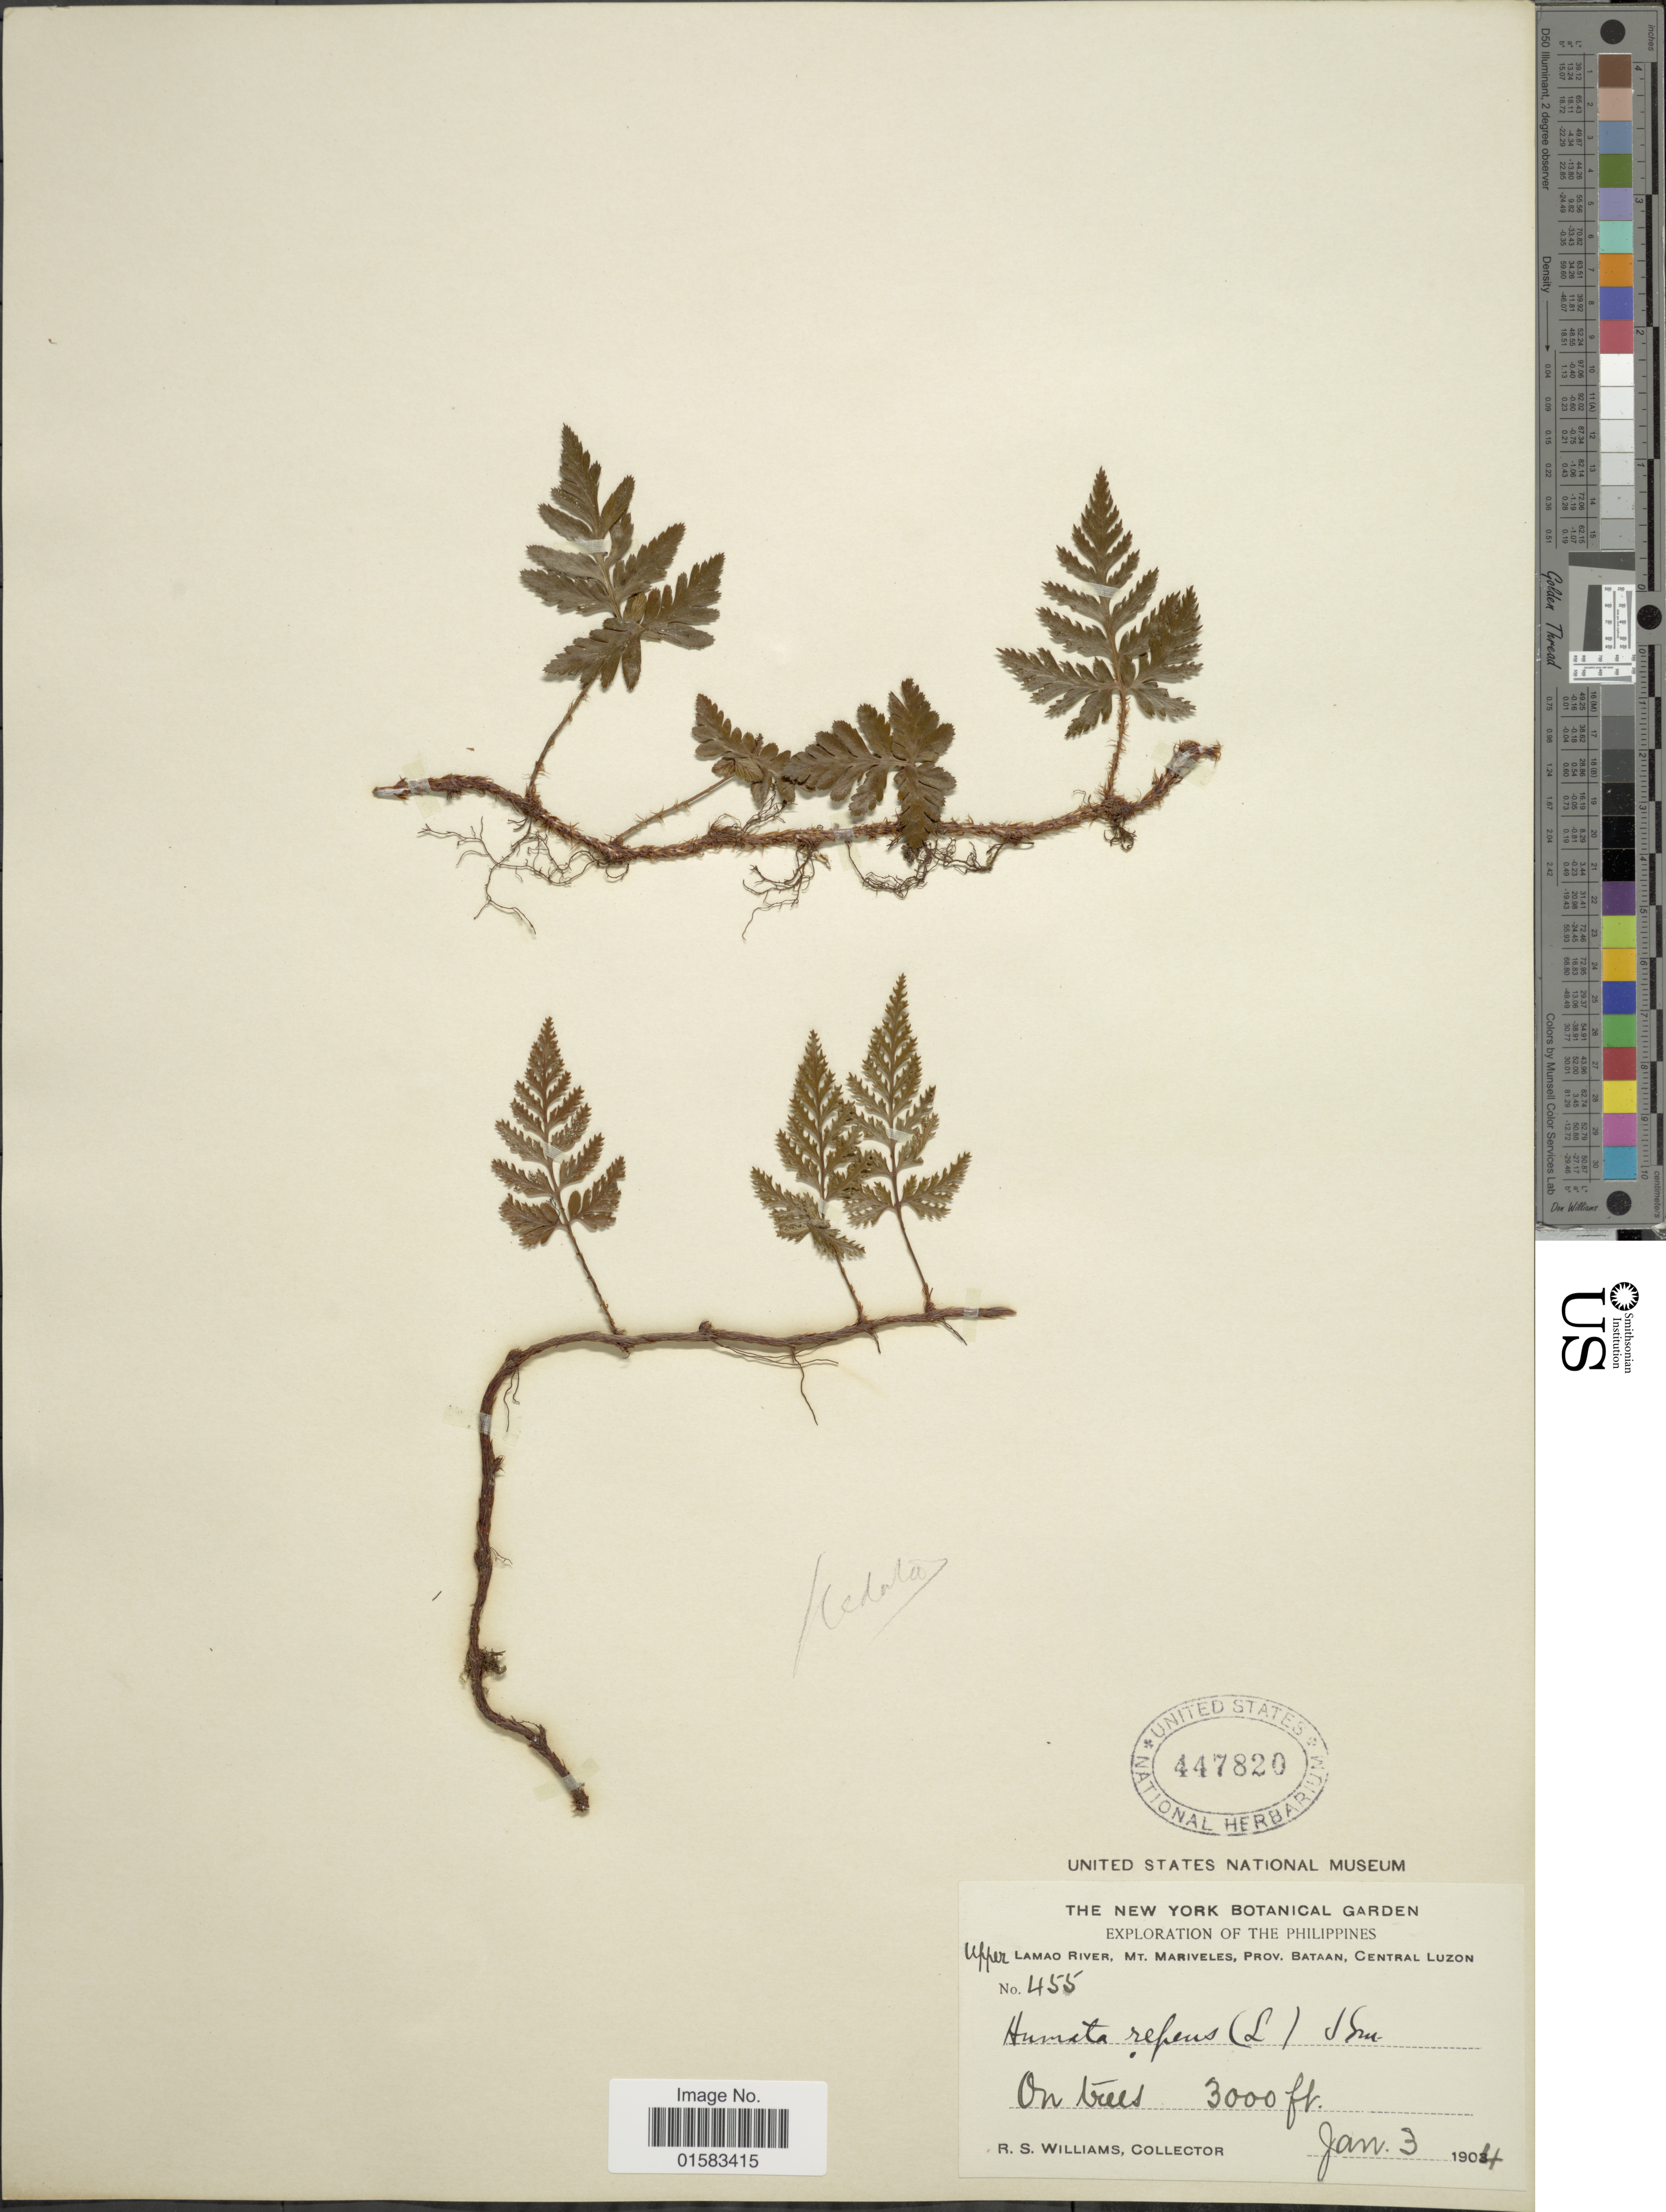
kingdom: Plantae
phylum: Tracheophyta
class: Polypodiopsida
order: Polypodiales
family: Davalliaceae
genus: Davallia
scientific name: Davallia repens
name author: (L. f.) Kuhn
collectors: R. S. Williams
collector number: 455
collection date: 1904-01-03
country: Philippines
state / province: Central Luzon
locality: Upper Lamao River, Mt. Mariveles, Prov. Bataan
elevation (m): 914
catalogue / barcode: US 447820